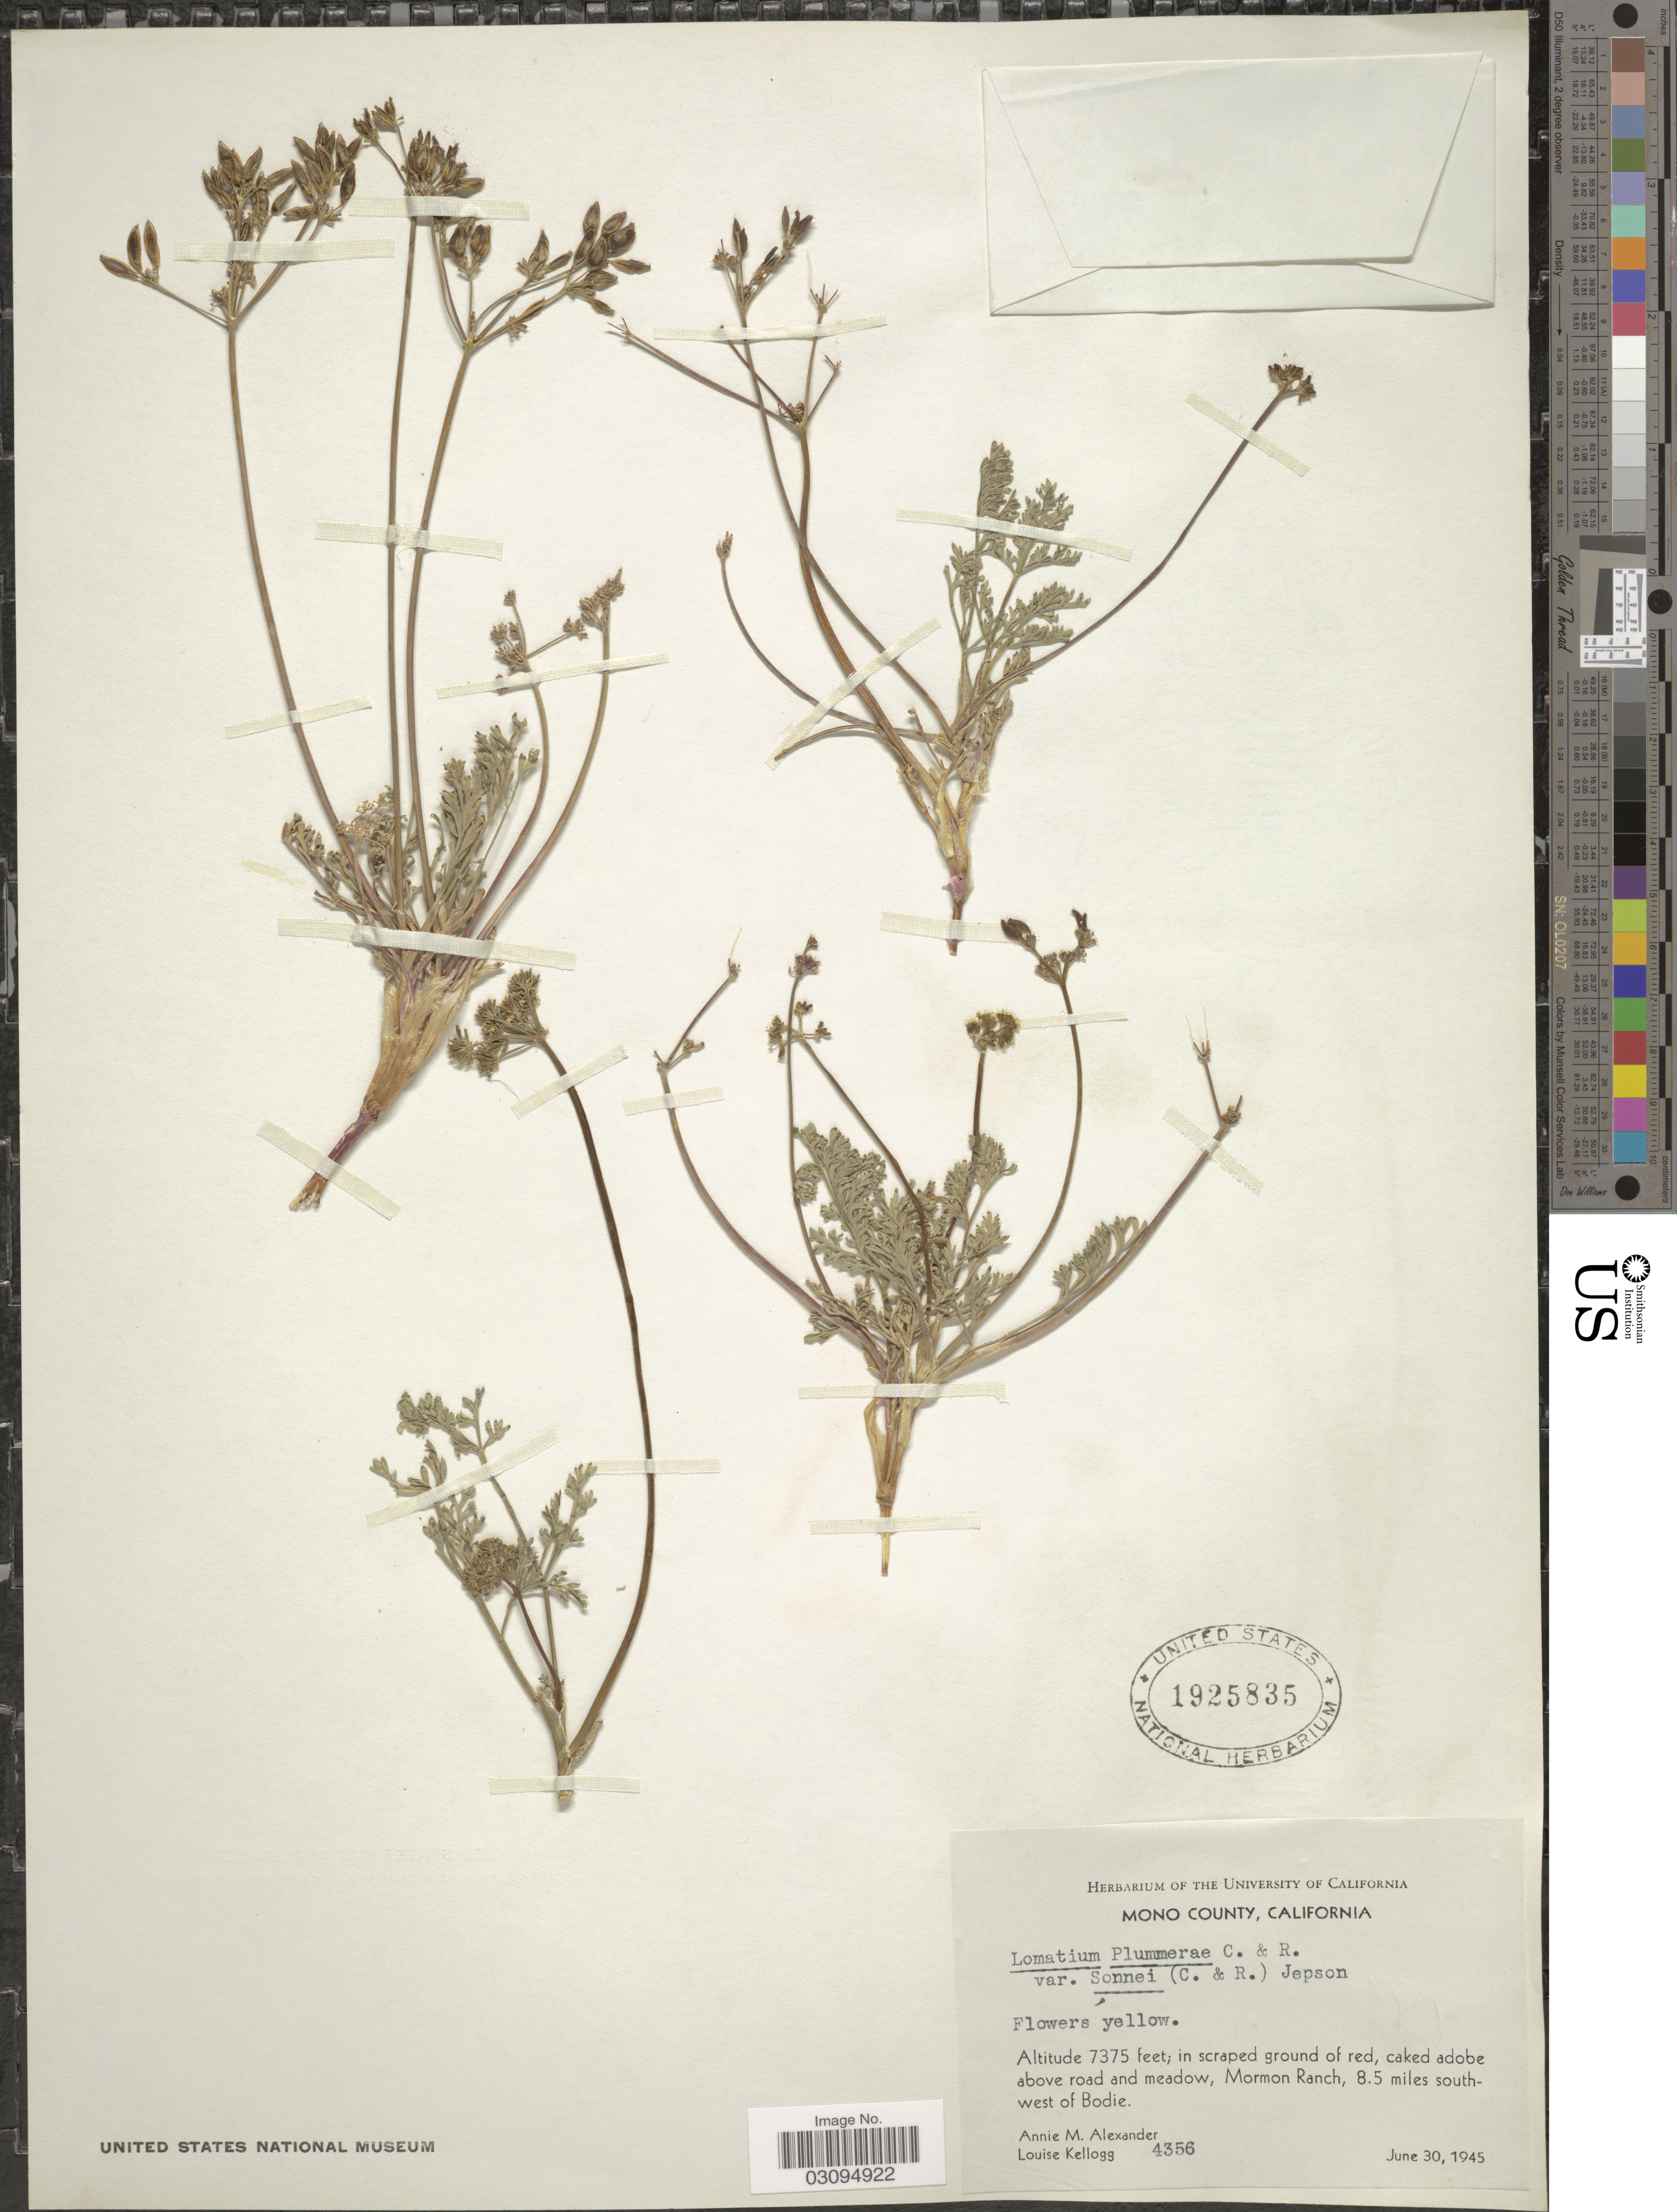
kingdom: Plantae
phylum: Tracheophyta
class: Magnoliopsida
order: Apiales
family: Apiaceae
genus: Lomatium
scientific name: Lomatium plummerae var. sonnei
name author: (J.M. Coult. & Rose) Jeps.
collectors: A. M. Alexander & L. Kellogg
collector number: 4356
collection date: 1945-06-30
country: United States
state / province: California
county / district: Mono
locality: Mono County, caked adobe above road and meadow, Mormon Ranch, 8.5 miles southwest of Bodie.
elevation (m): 2248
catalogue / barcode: US 1925835